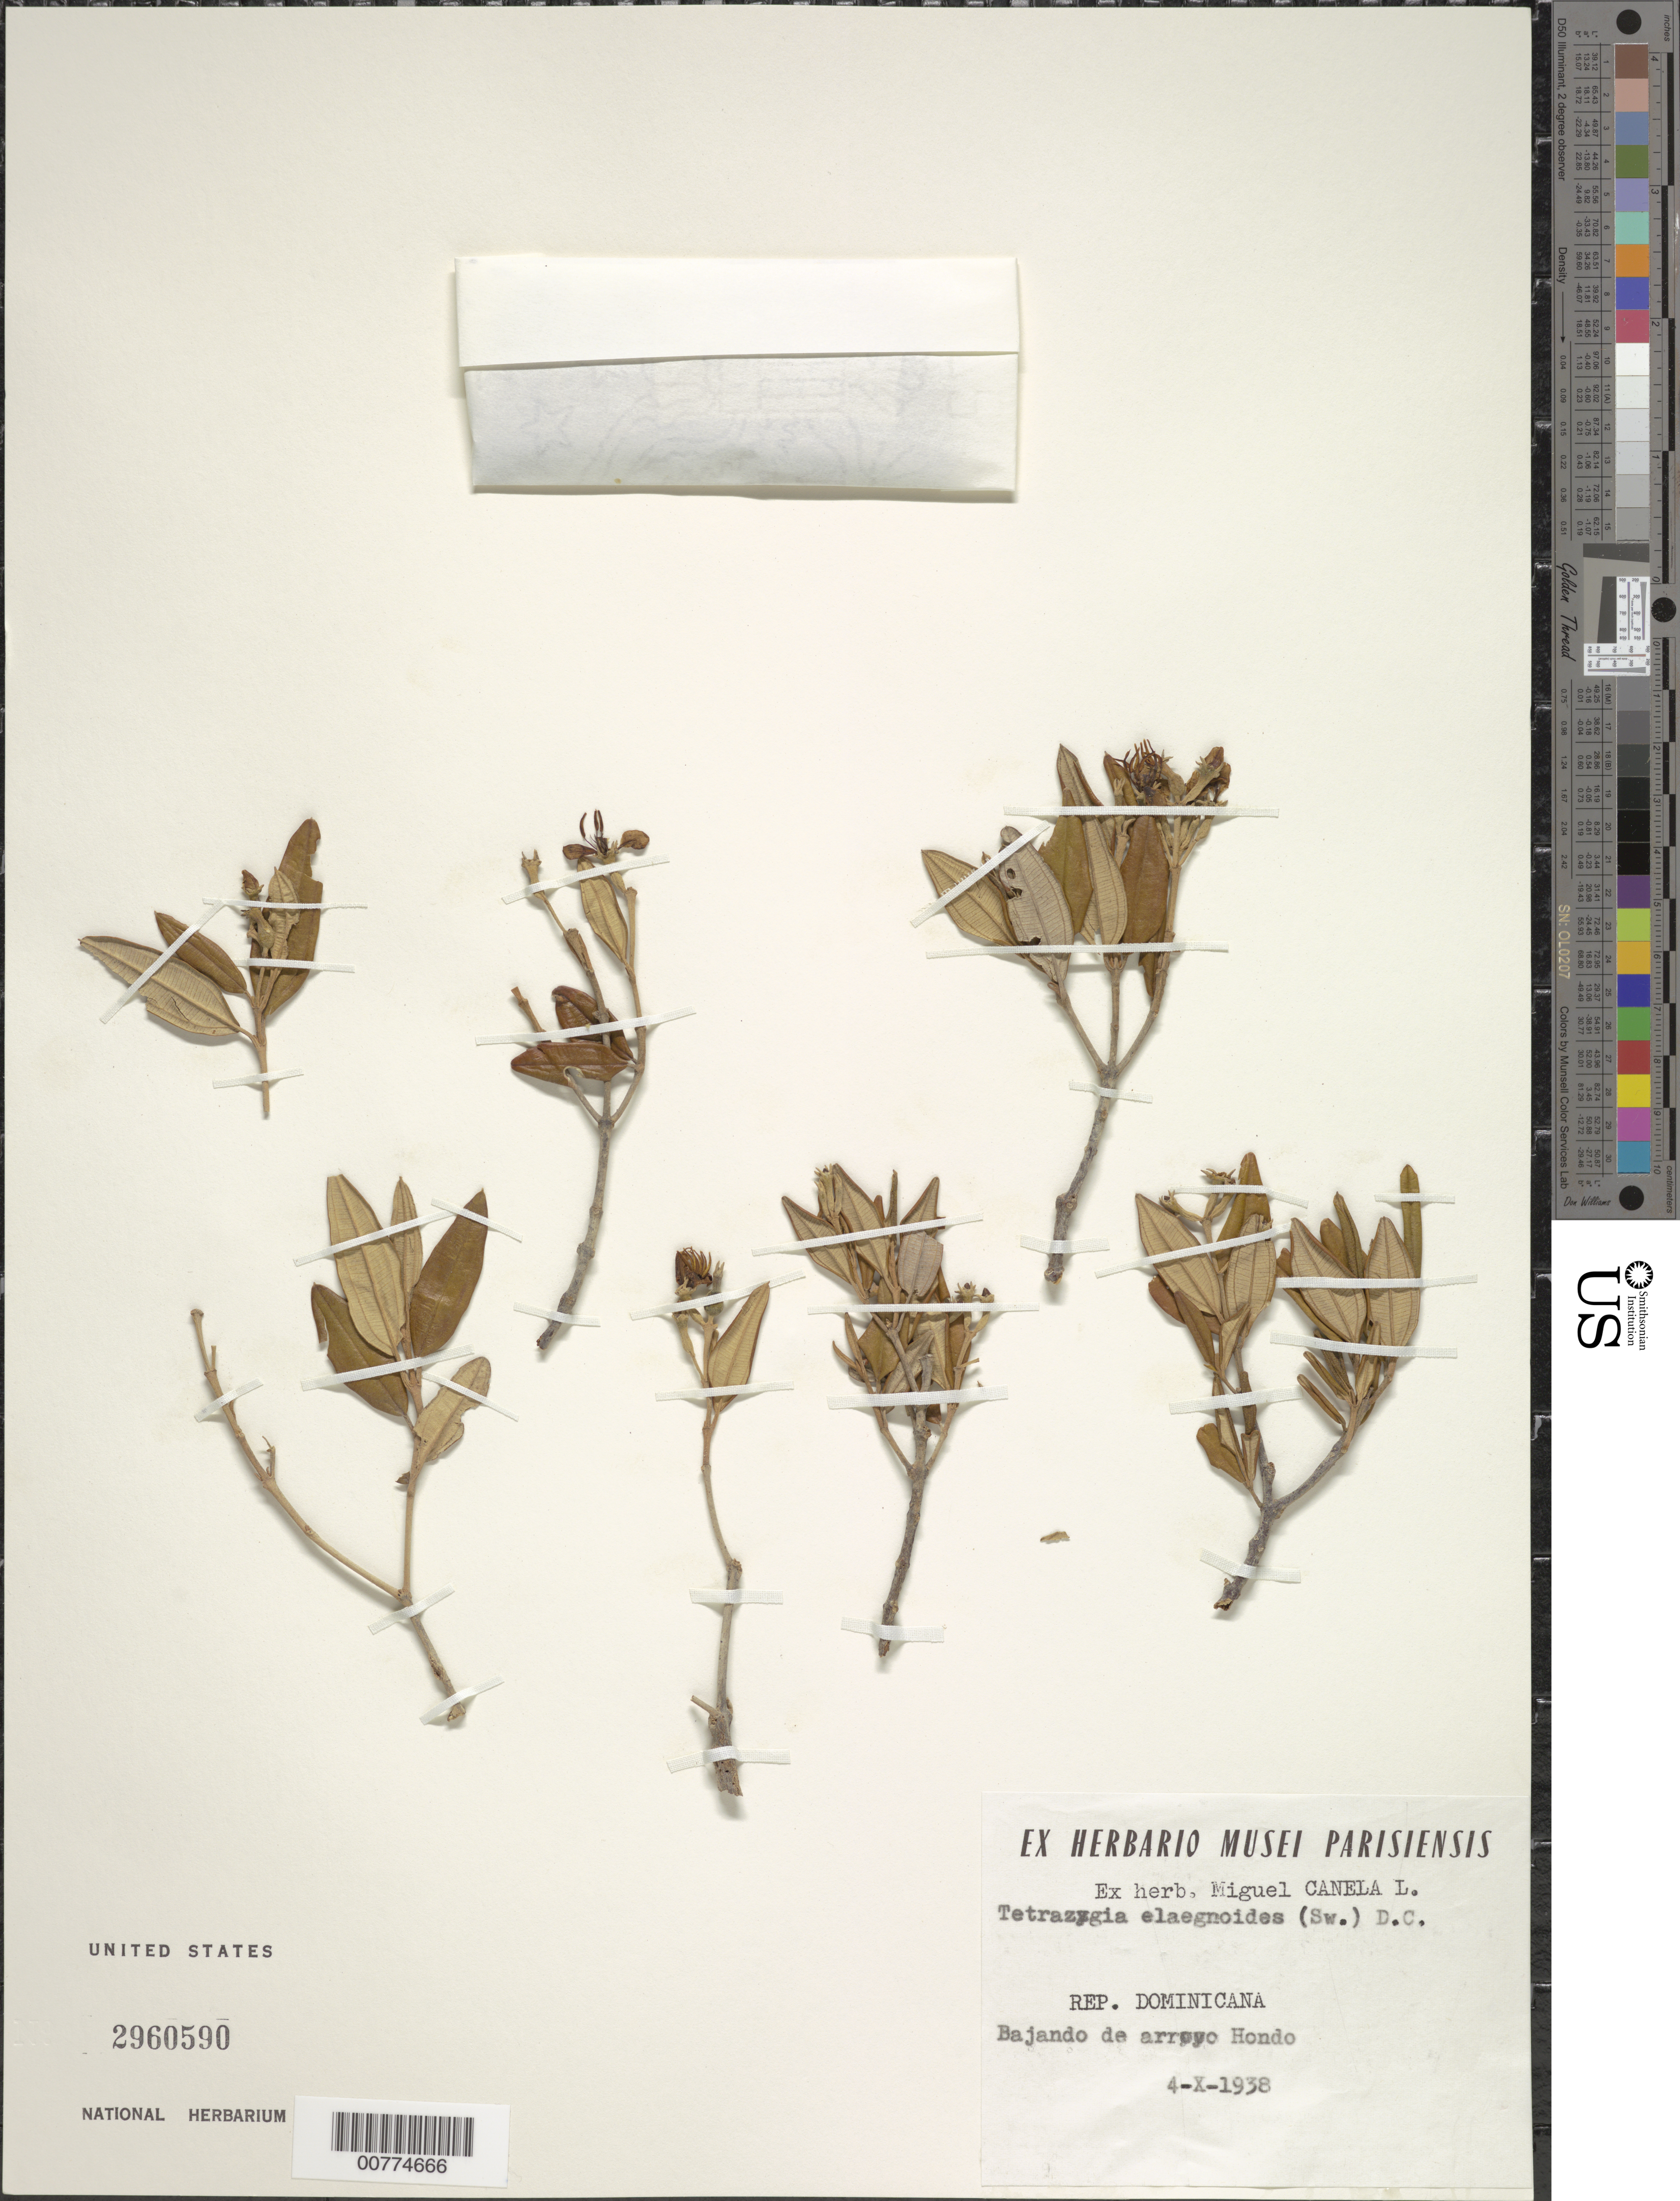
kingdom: Plantae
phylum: Tracheophyta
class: Magnoliopsida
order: Myrtales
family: Melastomataceae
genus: Miconia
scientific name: Miconia longicollis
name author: (Urb. & Cogn.) Judd & Bécquer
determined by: Judd, Walter S.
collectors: M. Canela Lazaro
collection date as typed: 04 Oct 1938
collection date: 1938-10-04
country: Dominican Republic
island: Hispaniola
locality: Descending from Arroyo Hondo.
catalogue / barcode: US 2960590